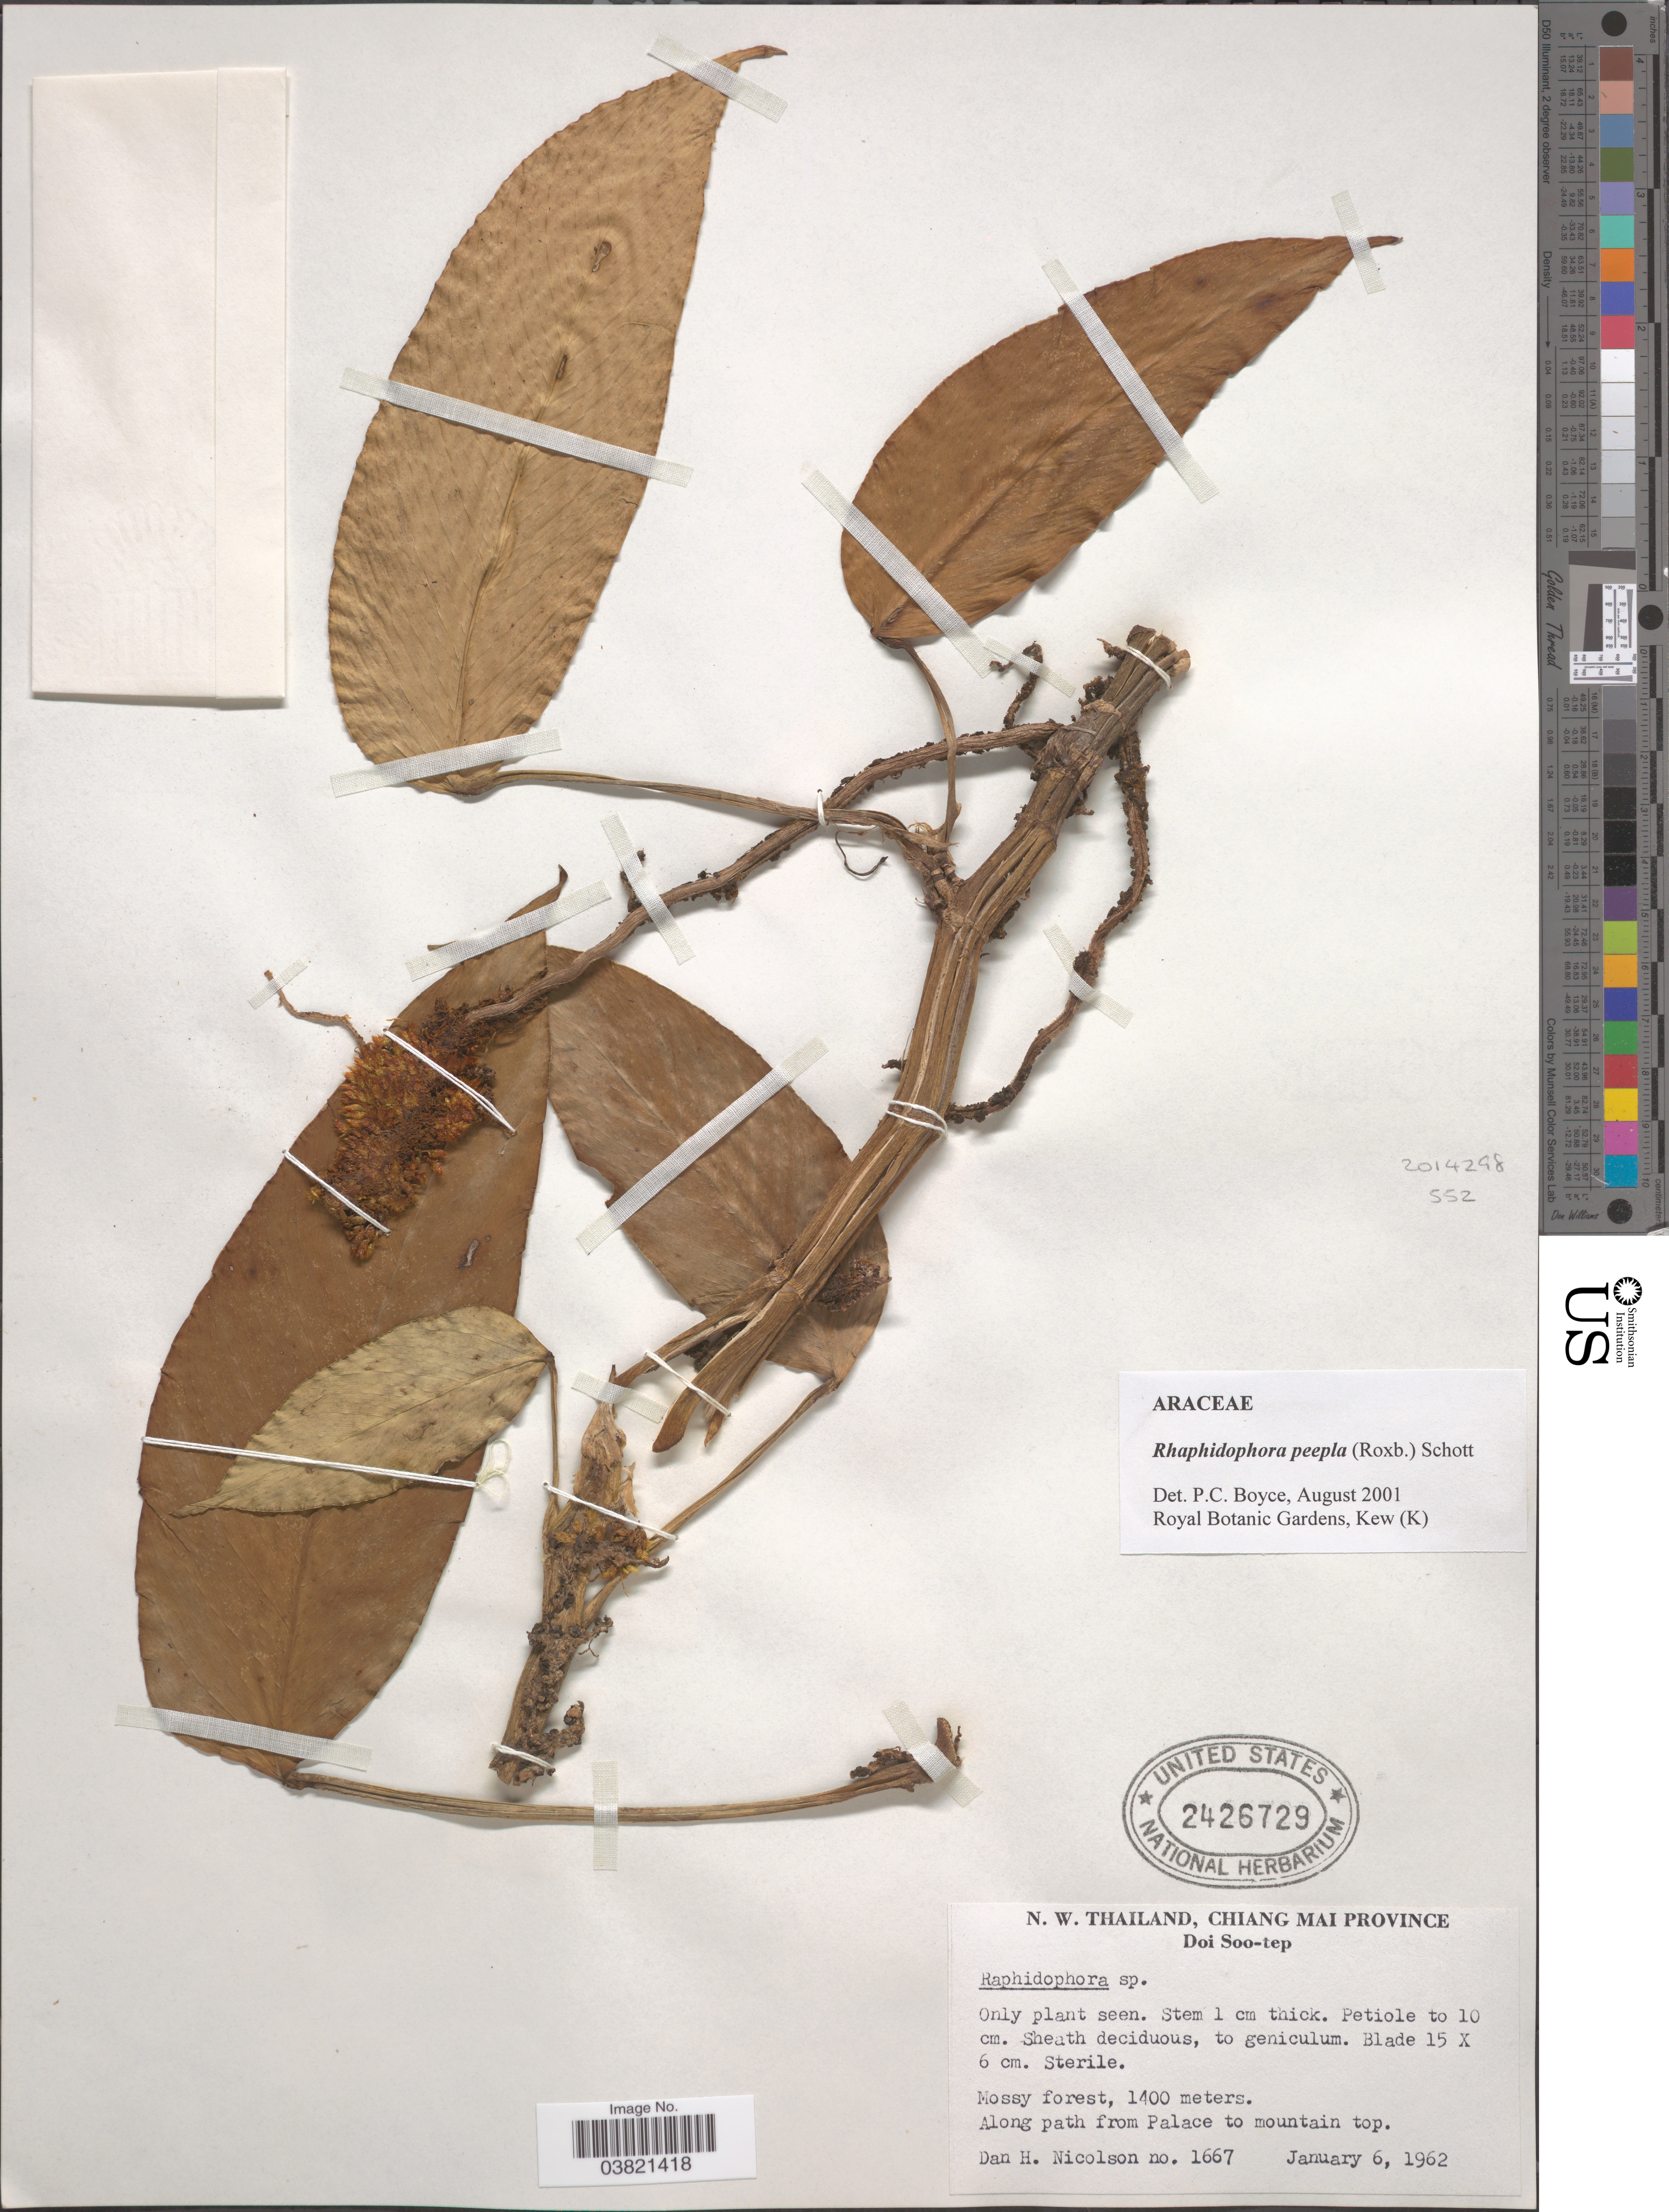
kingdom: Plantae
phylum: Tracheophyta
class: Liliopsida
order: Alismatales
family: Araceae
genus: Rhaphidophora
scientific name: Rhaphidophora peepla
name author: (Roxb.) Schott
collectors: D. H. Nicolson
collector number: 1667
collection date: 1962-01-06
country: Thailand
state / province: Chiang Mai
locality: N. W. Thailand. Doi Soo-tep. Along path from Palace to mountain top.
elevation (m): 1400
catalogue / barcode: US 2426729